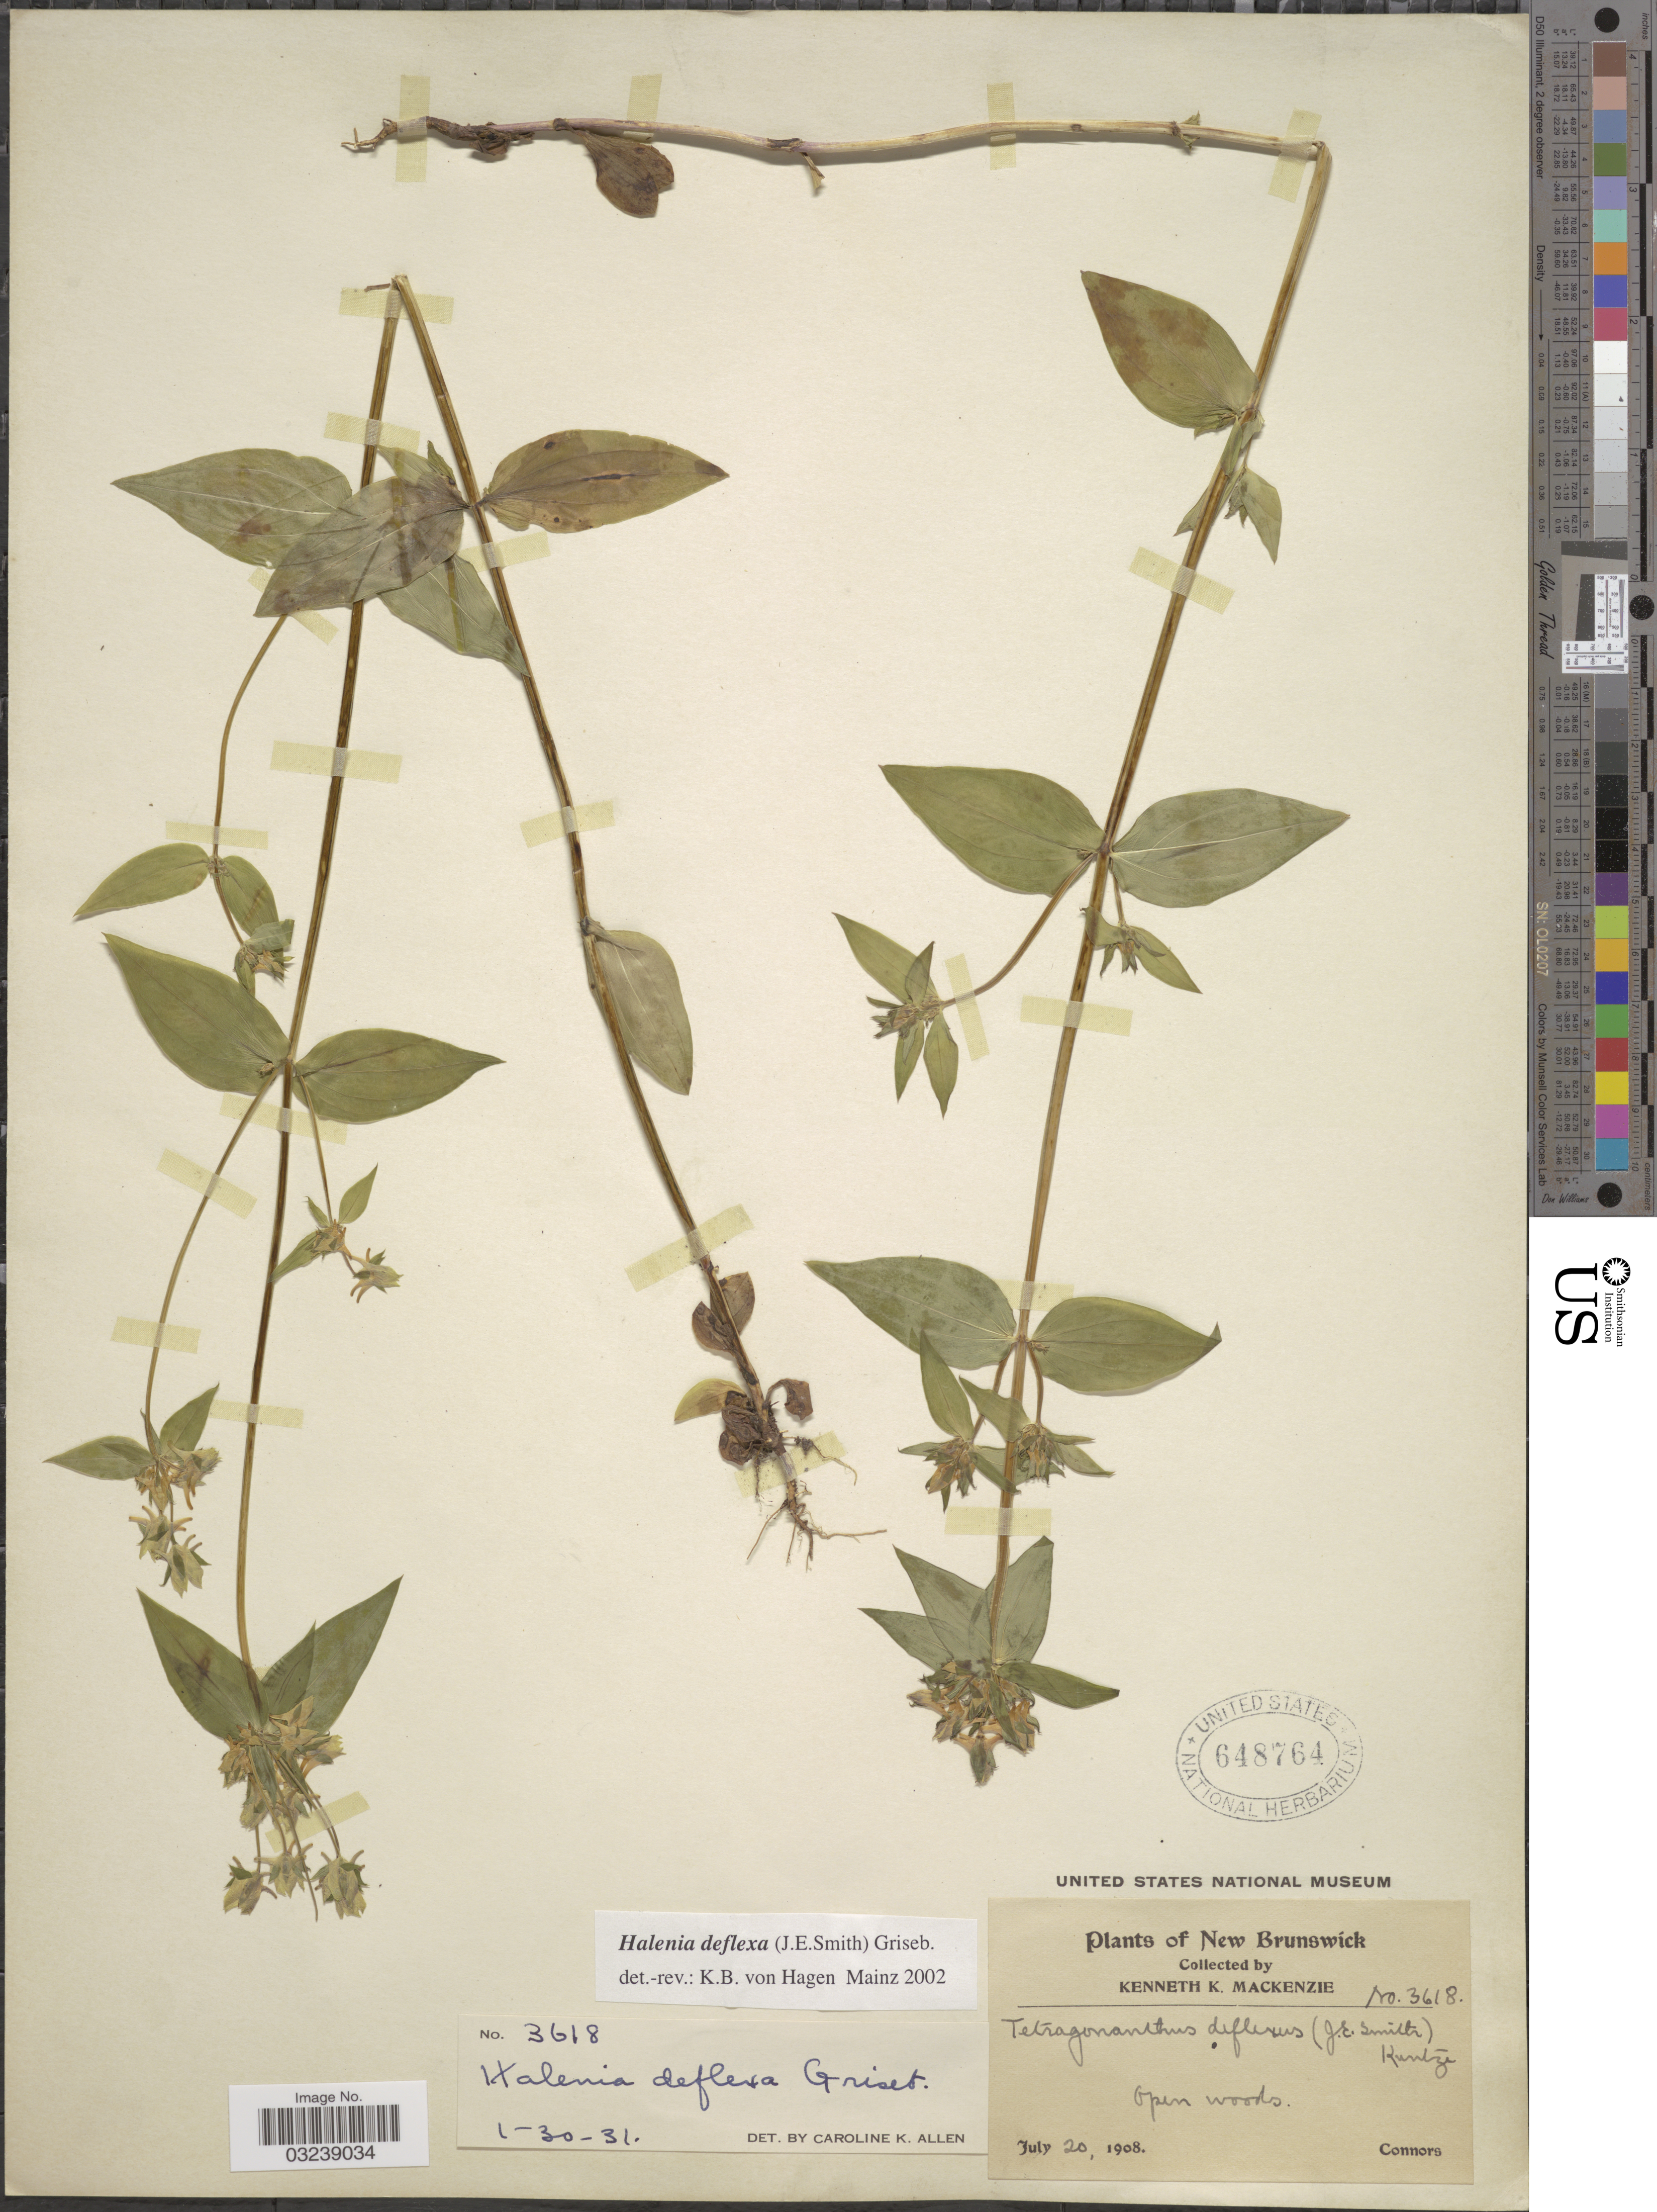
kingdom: Plantae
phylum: Tracheophyta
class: Magnoliopsida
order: Gentianales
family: Gentianaceae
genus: Halenia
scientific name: Halenia deflexa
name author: (Sm.) Griseb.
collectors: K. K. Mackenzie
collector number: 3618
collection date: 1908-07-20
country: Canada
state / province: New Brunswick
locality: Connors.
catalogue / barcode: US 648764